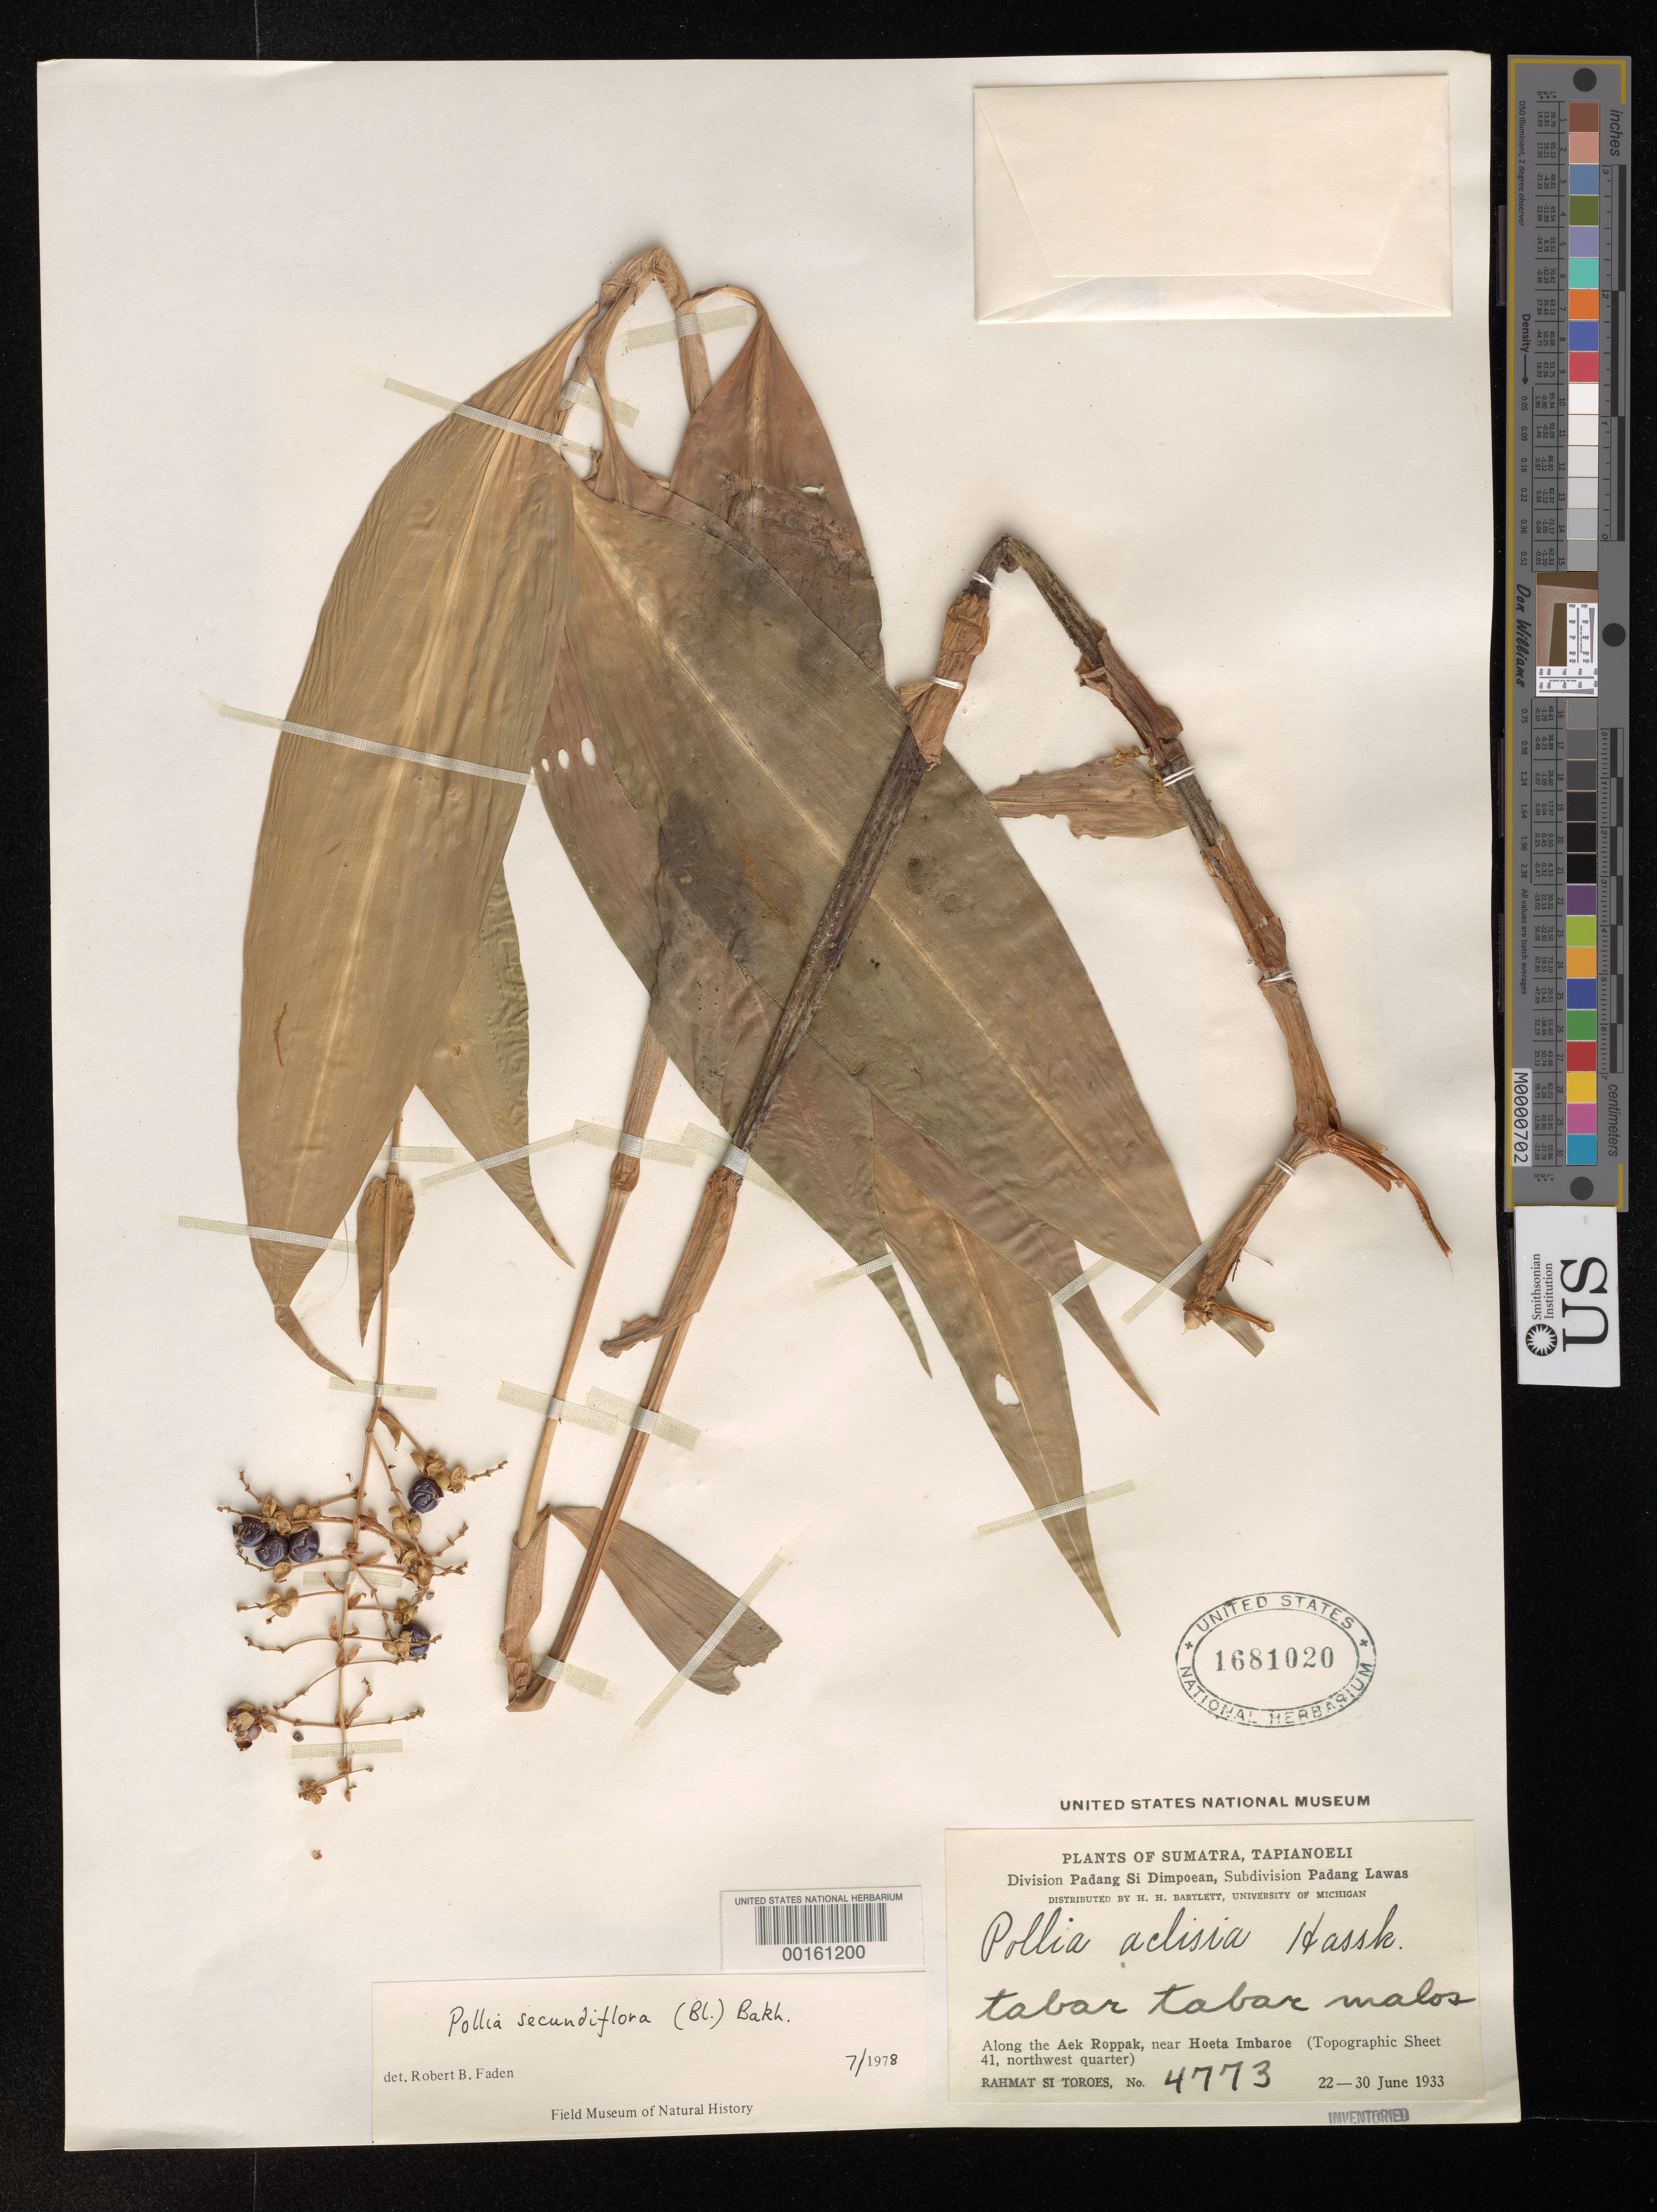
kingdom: Plantae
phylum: Tracheophyta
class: Liliopsida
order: Commelinales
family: Commelinaceae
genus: Pollia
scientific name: Pollia secundiflora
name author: (Blume) Bakh. f.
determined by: Faden, Robert B., (US), Smithsonian Institution - National Museum of Natural History (UNITED STATES)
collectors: Rahmat Si Boeea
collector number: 4773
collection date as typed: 22 Jun 1933 to 30 Jun 1933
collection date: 1933-06-22/1933-06-30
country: Indonesia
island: Sumatra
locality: Subdivision padang lawas, along aek roppak, near hoeta imbaroe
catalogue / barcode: US 1681020